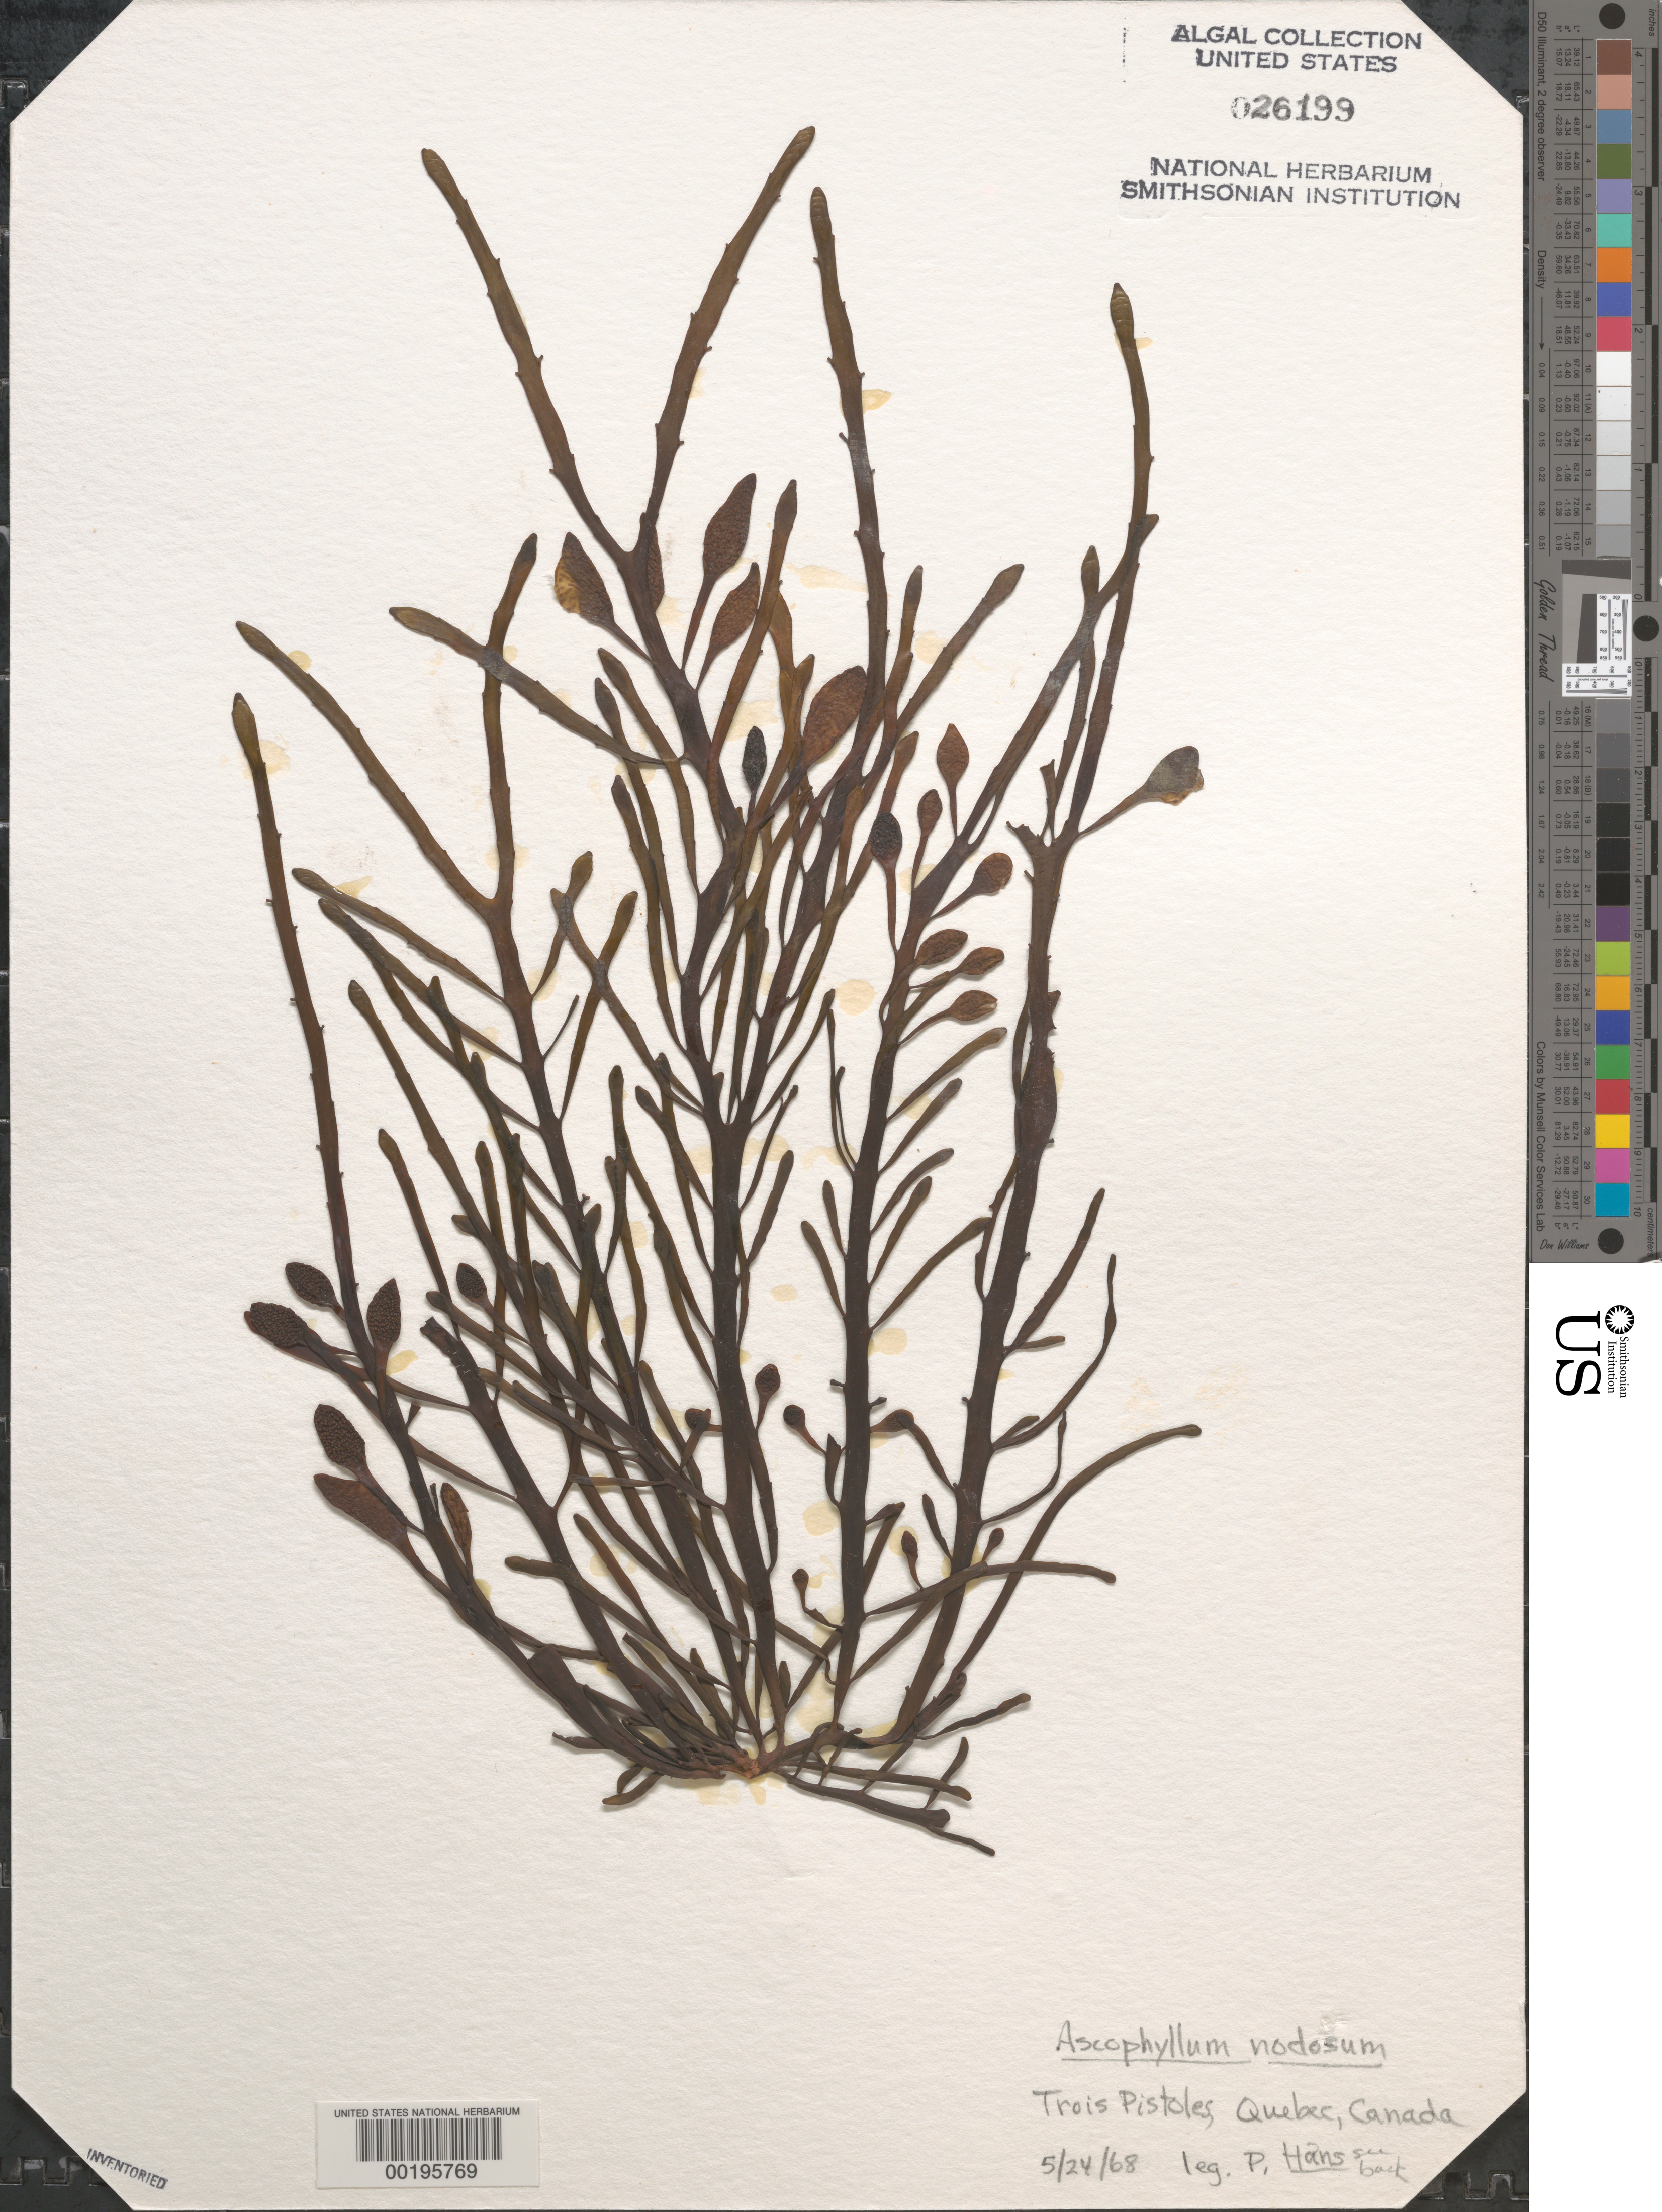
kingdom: Chromista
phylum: Ochrophyta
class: Phaeophyceae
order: Fucales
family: Fucaceae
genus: Ascophyllum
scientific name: Ascophyllum nodosum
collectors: P. Hans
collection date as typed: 24 May 1968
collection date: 1968-05-24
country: Canada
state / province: Quebec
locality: Trois pistoles, riviere du loup county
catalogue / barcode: US 26199